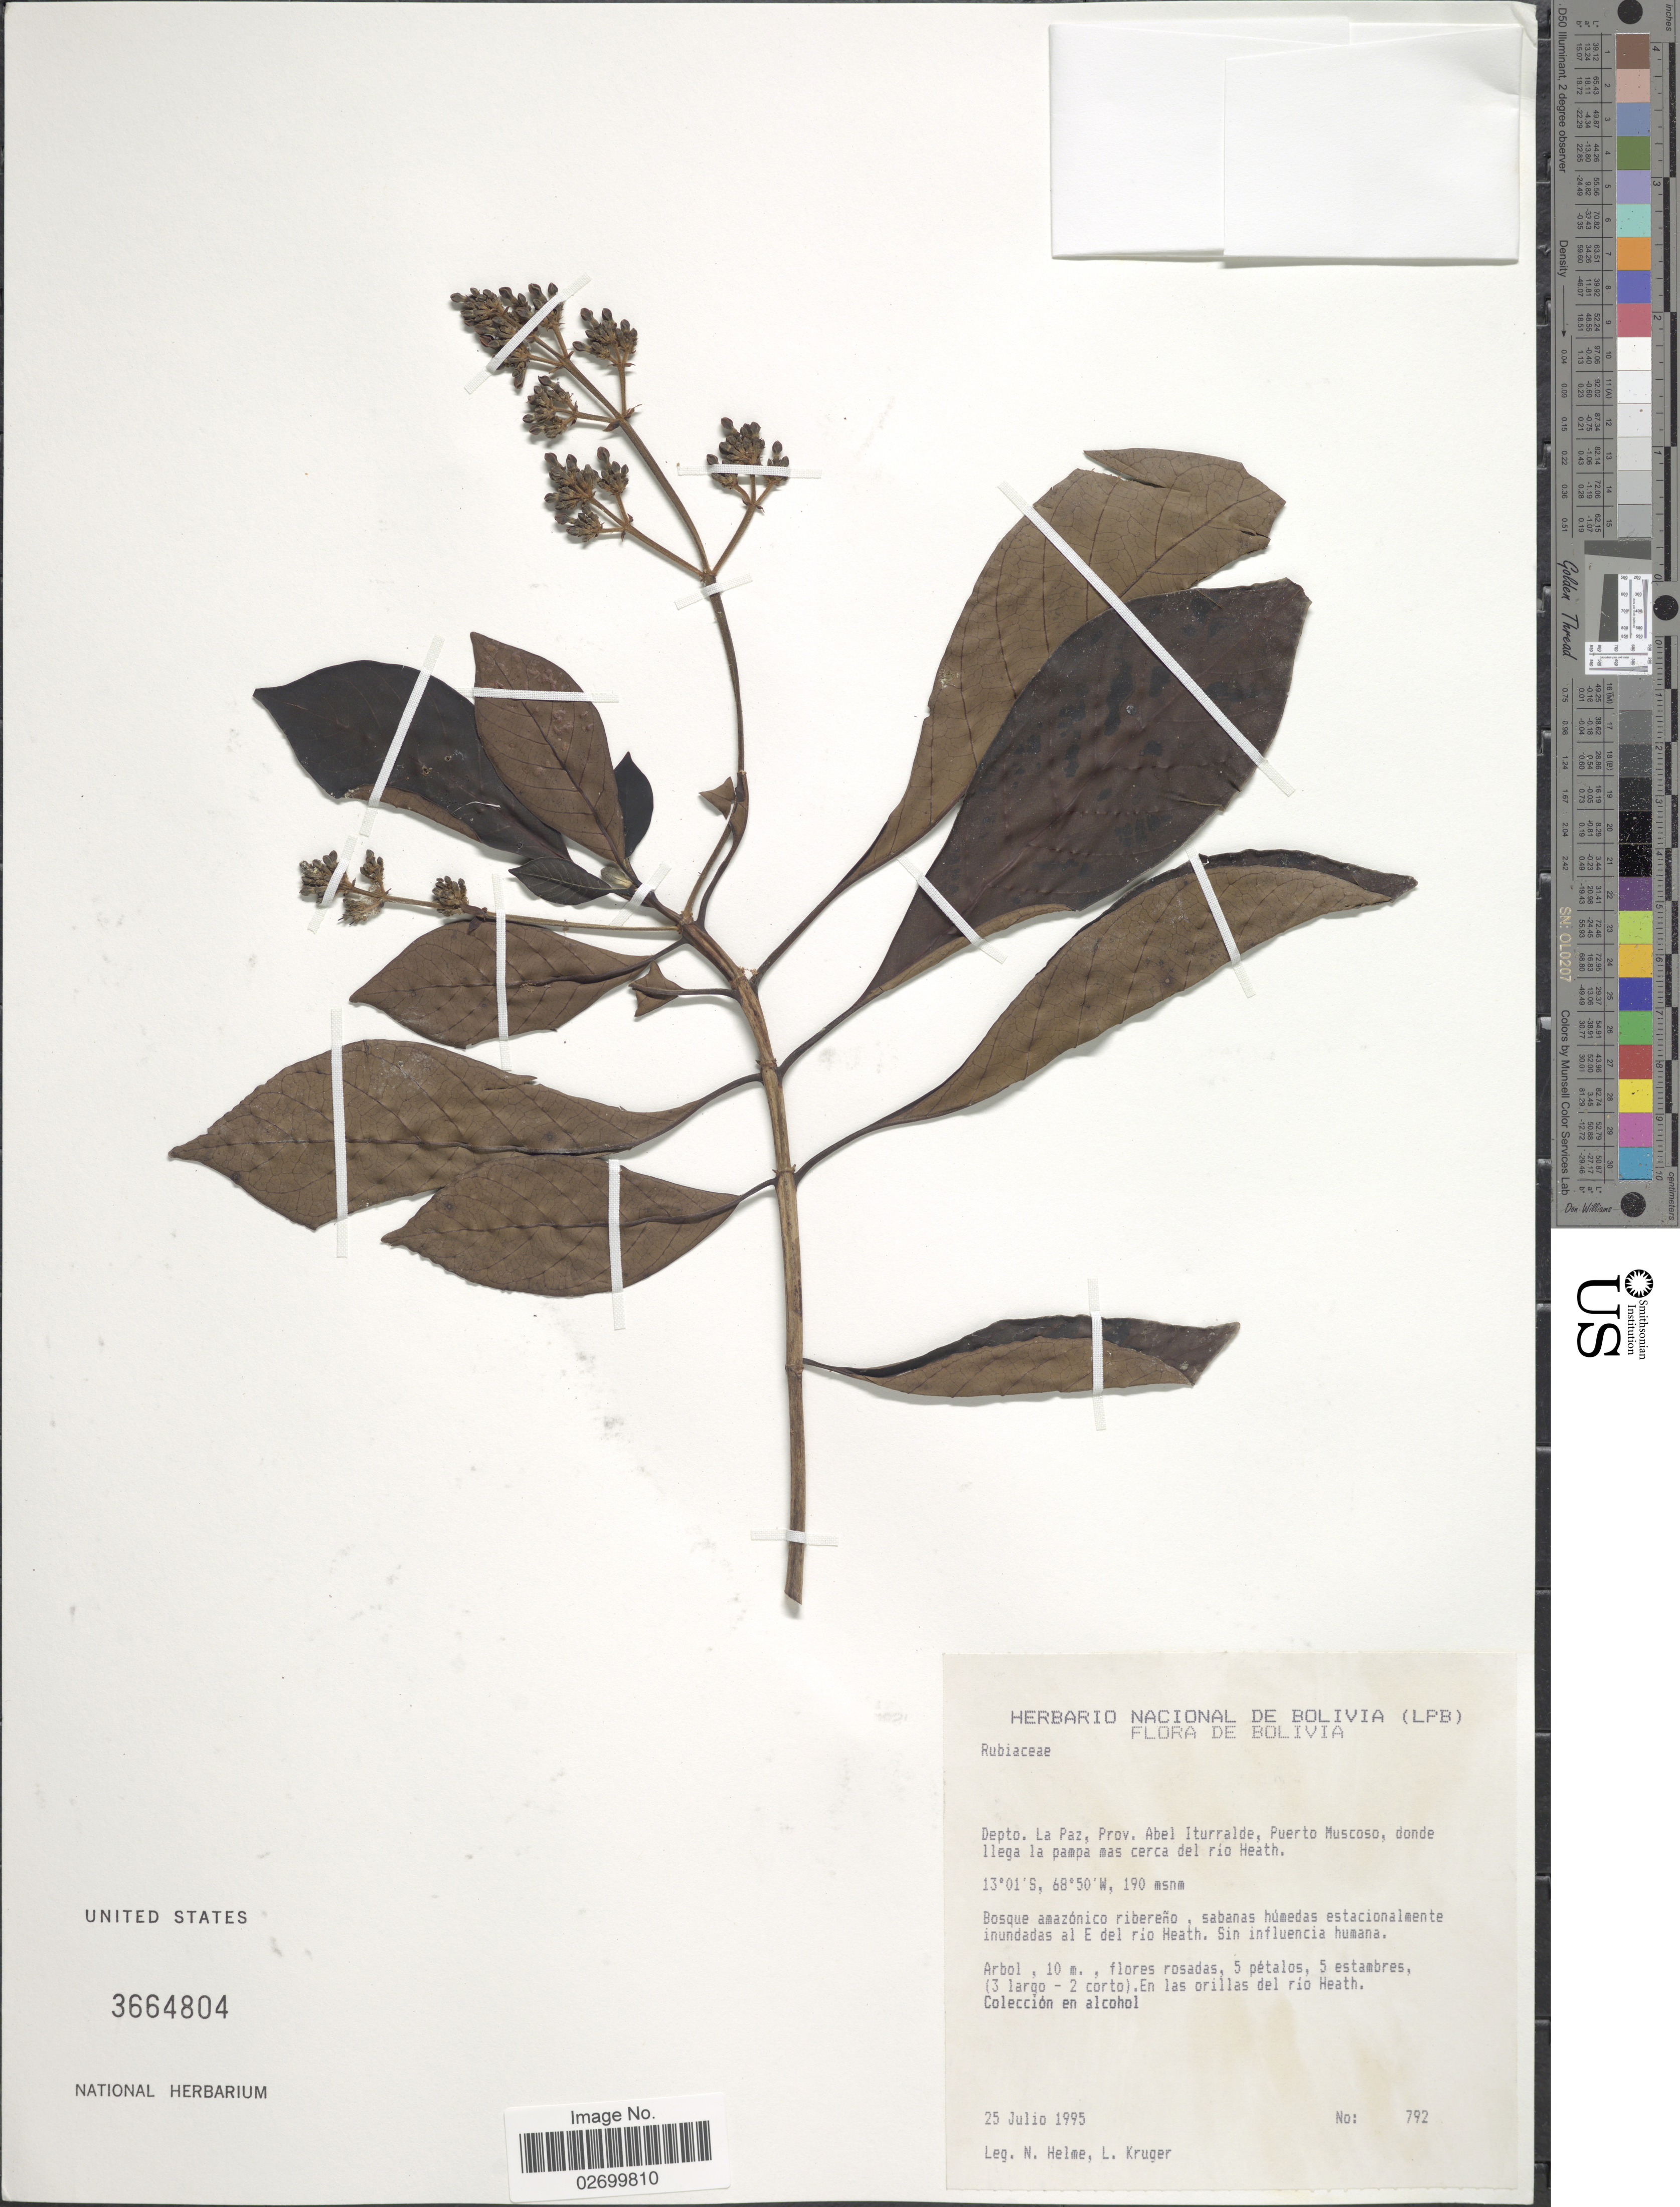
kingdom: Plantae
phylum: Tracheophyta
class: Magnoliopsida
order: Gentianales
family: Rubiaceae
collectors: N. Helme & L. Kruger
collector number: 792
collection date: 1995-07-25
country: Bolivia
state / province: La Paz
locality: Depto. La Paz, Prov. Abel Iturralde, Puerto Muscoso, donde llega la pampa mas cerca del rio Heath.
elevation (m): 190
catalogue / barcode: US 3664804